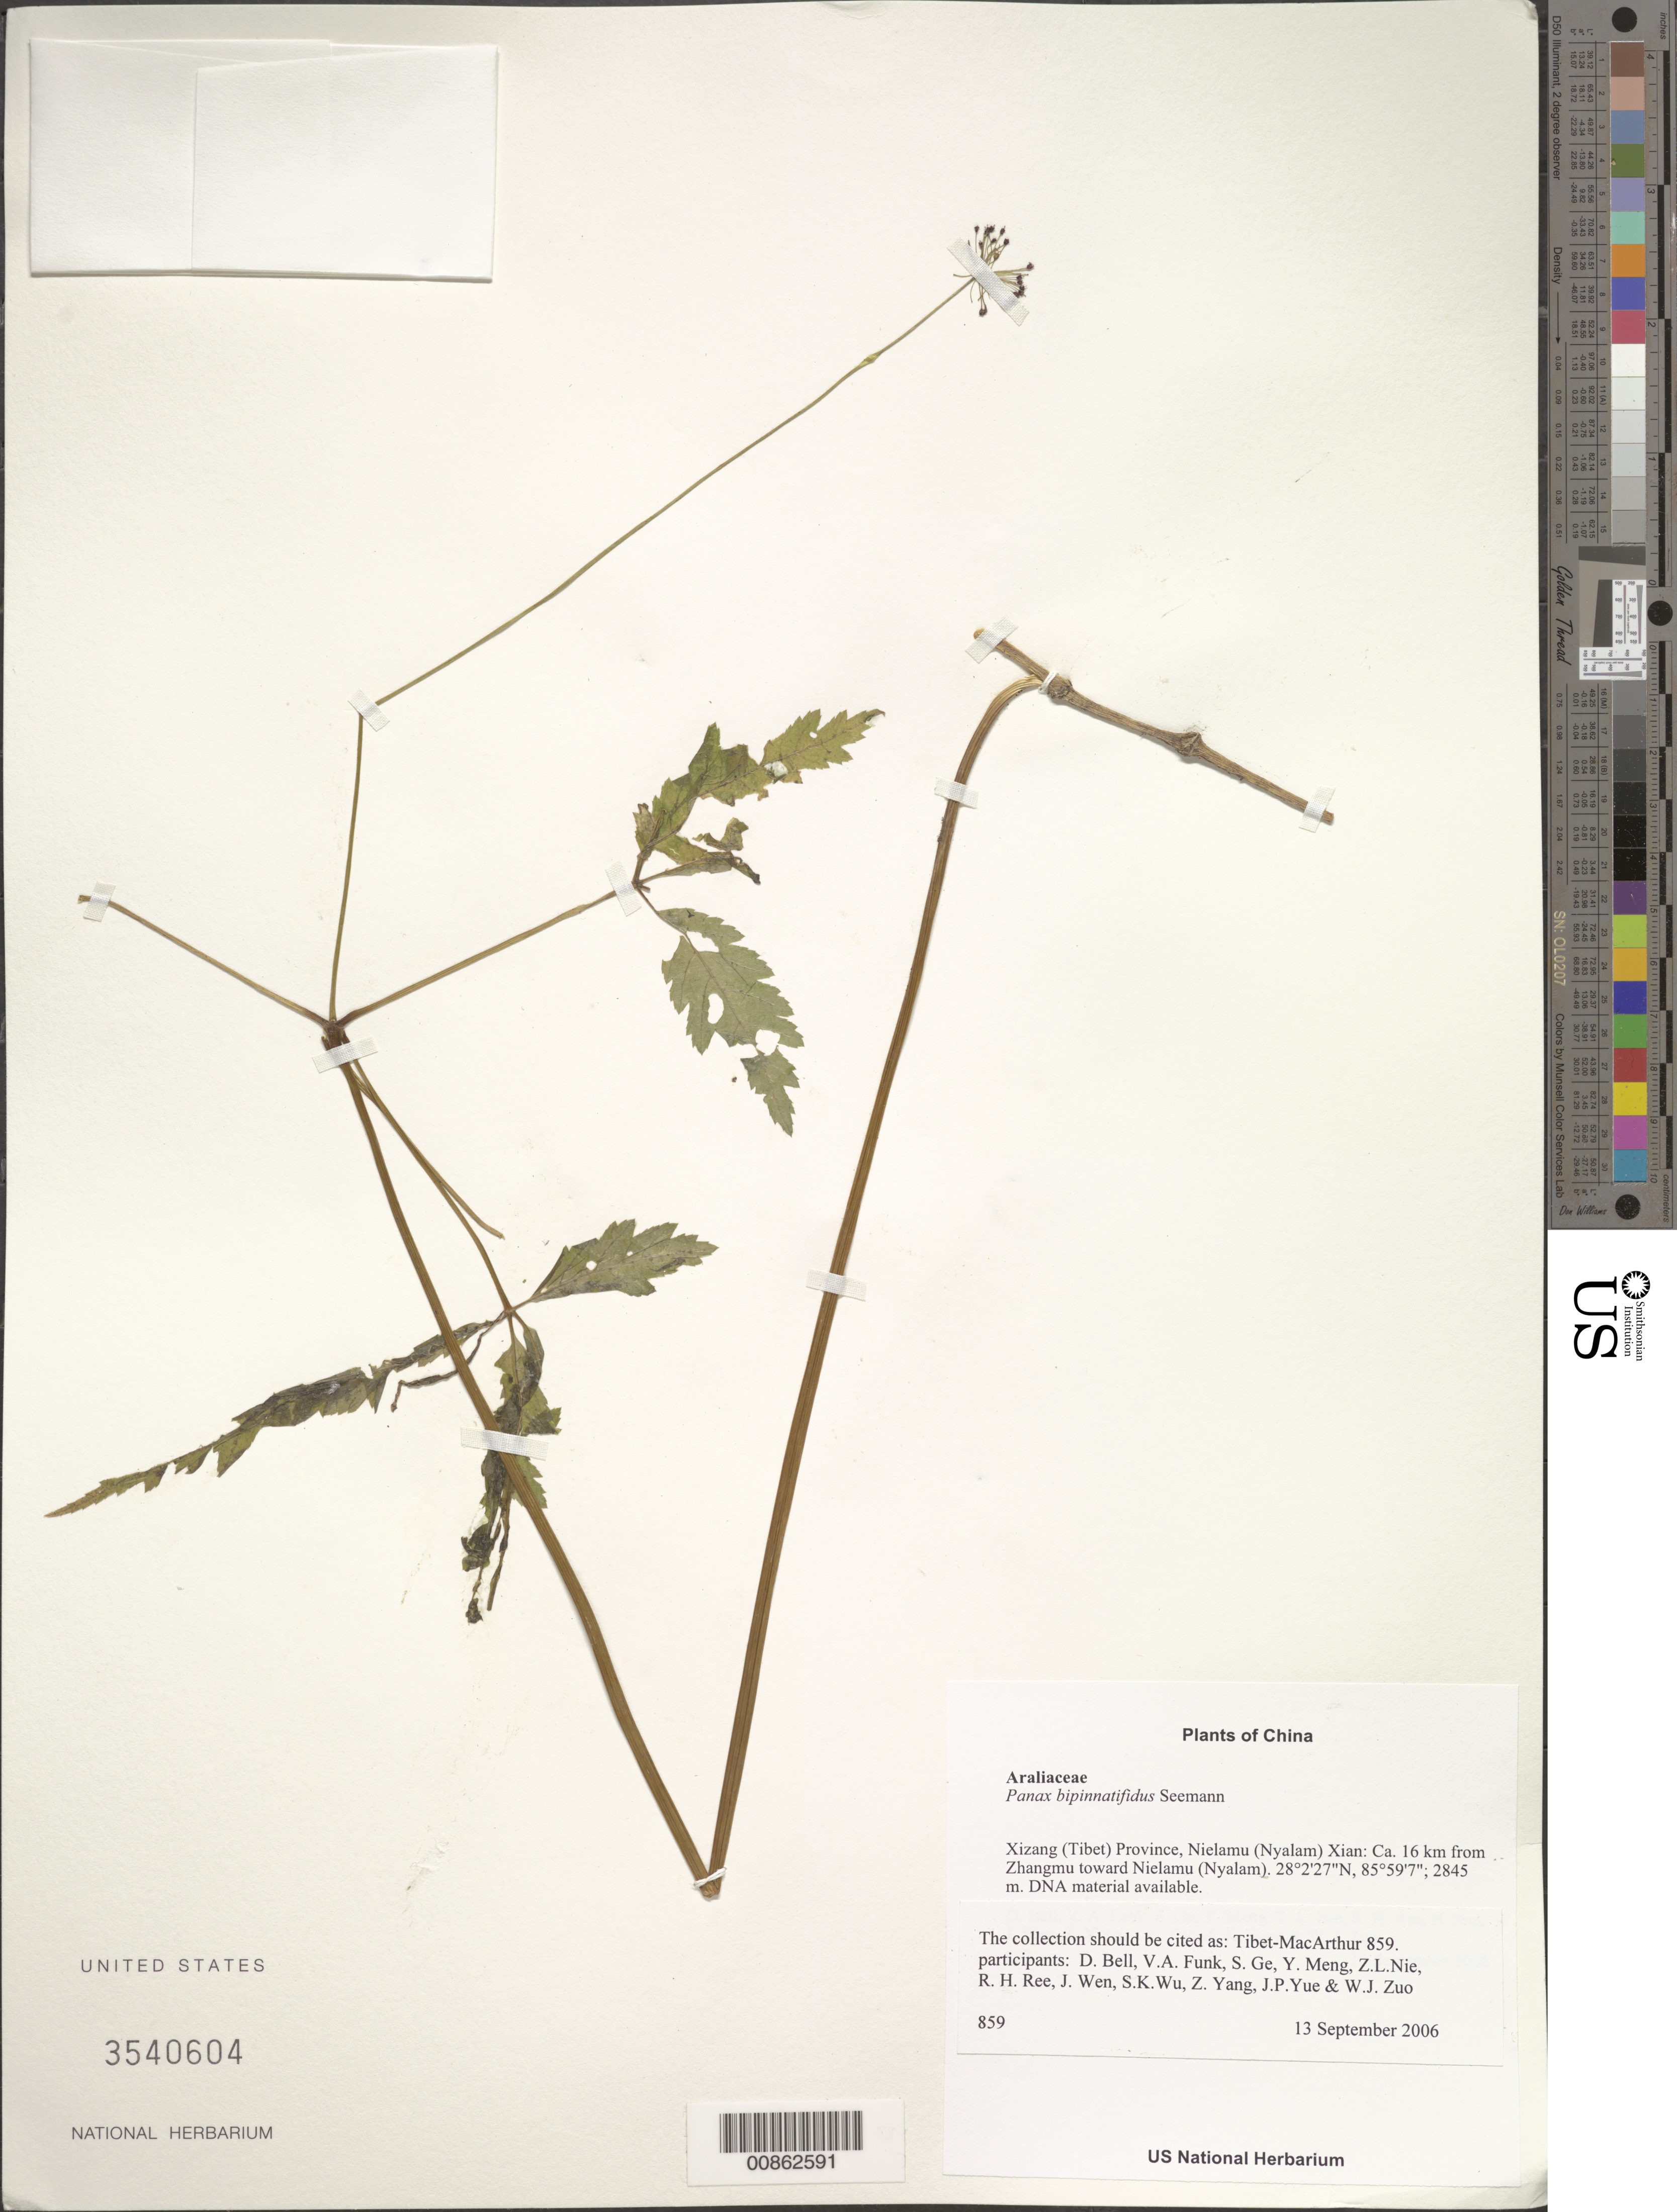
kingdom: Plantae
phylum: Tracheophyta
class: Magnoliopsida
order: Apiales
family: Araliaceae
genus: Panax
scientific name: Panax bipinnatifidus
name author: Seem.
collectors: Tibet-MacArthur, D. A. Bell, V. Funk, S. Ge, Y. Meng, Z. Nie, R. Ree, H. Sun, J. Wen, Z. Yang, J. Yue, Z. Zhou & W. Zuo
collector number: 859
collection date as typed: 13 Sep 2006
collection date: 2006-09-13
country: China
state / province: Xizang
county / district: Nielamu (Nyalam) Xian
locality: Ca. 16 km from Zhangmu toward Nielamu (Nyalam).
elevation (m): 2845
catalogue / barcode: US 3540604